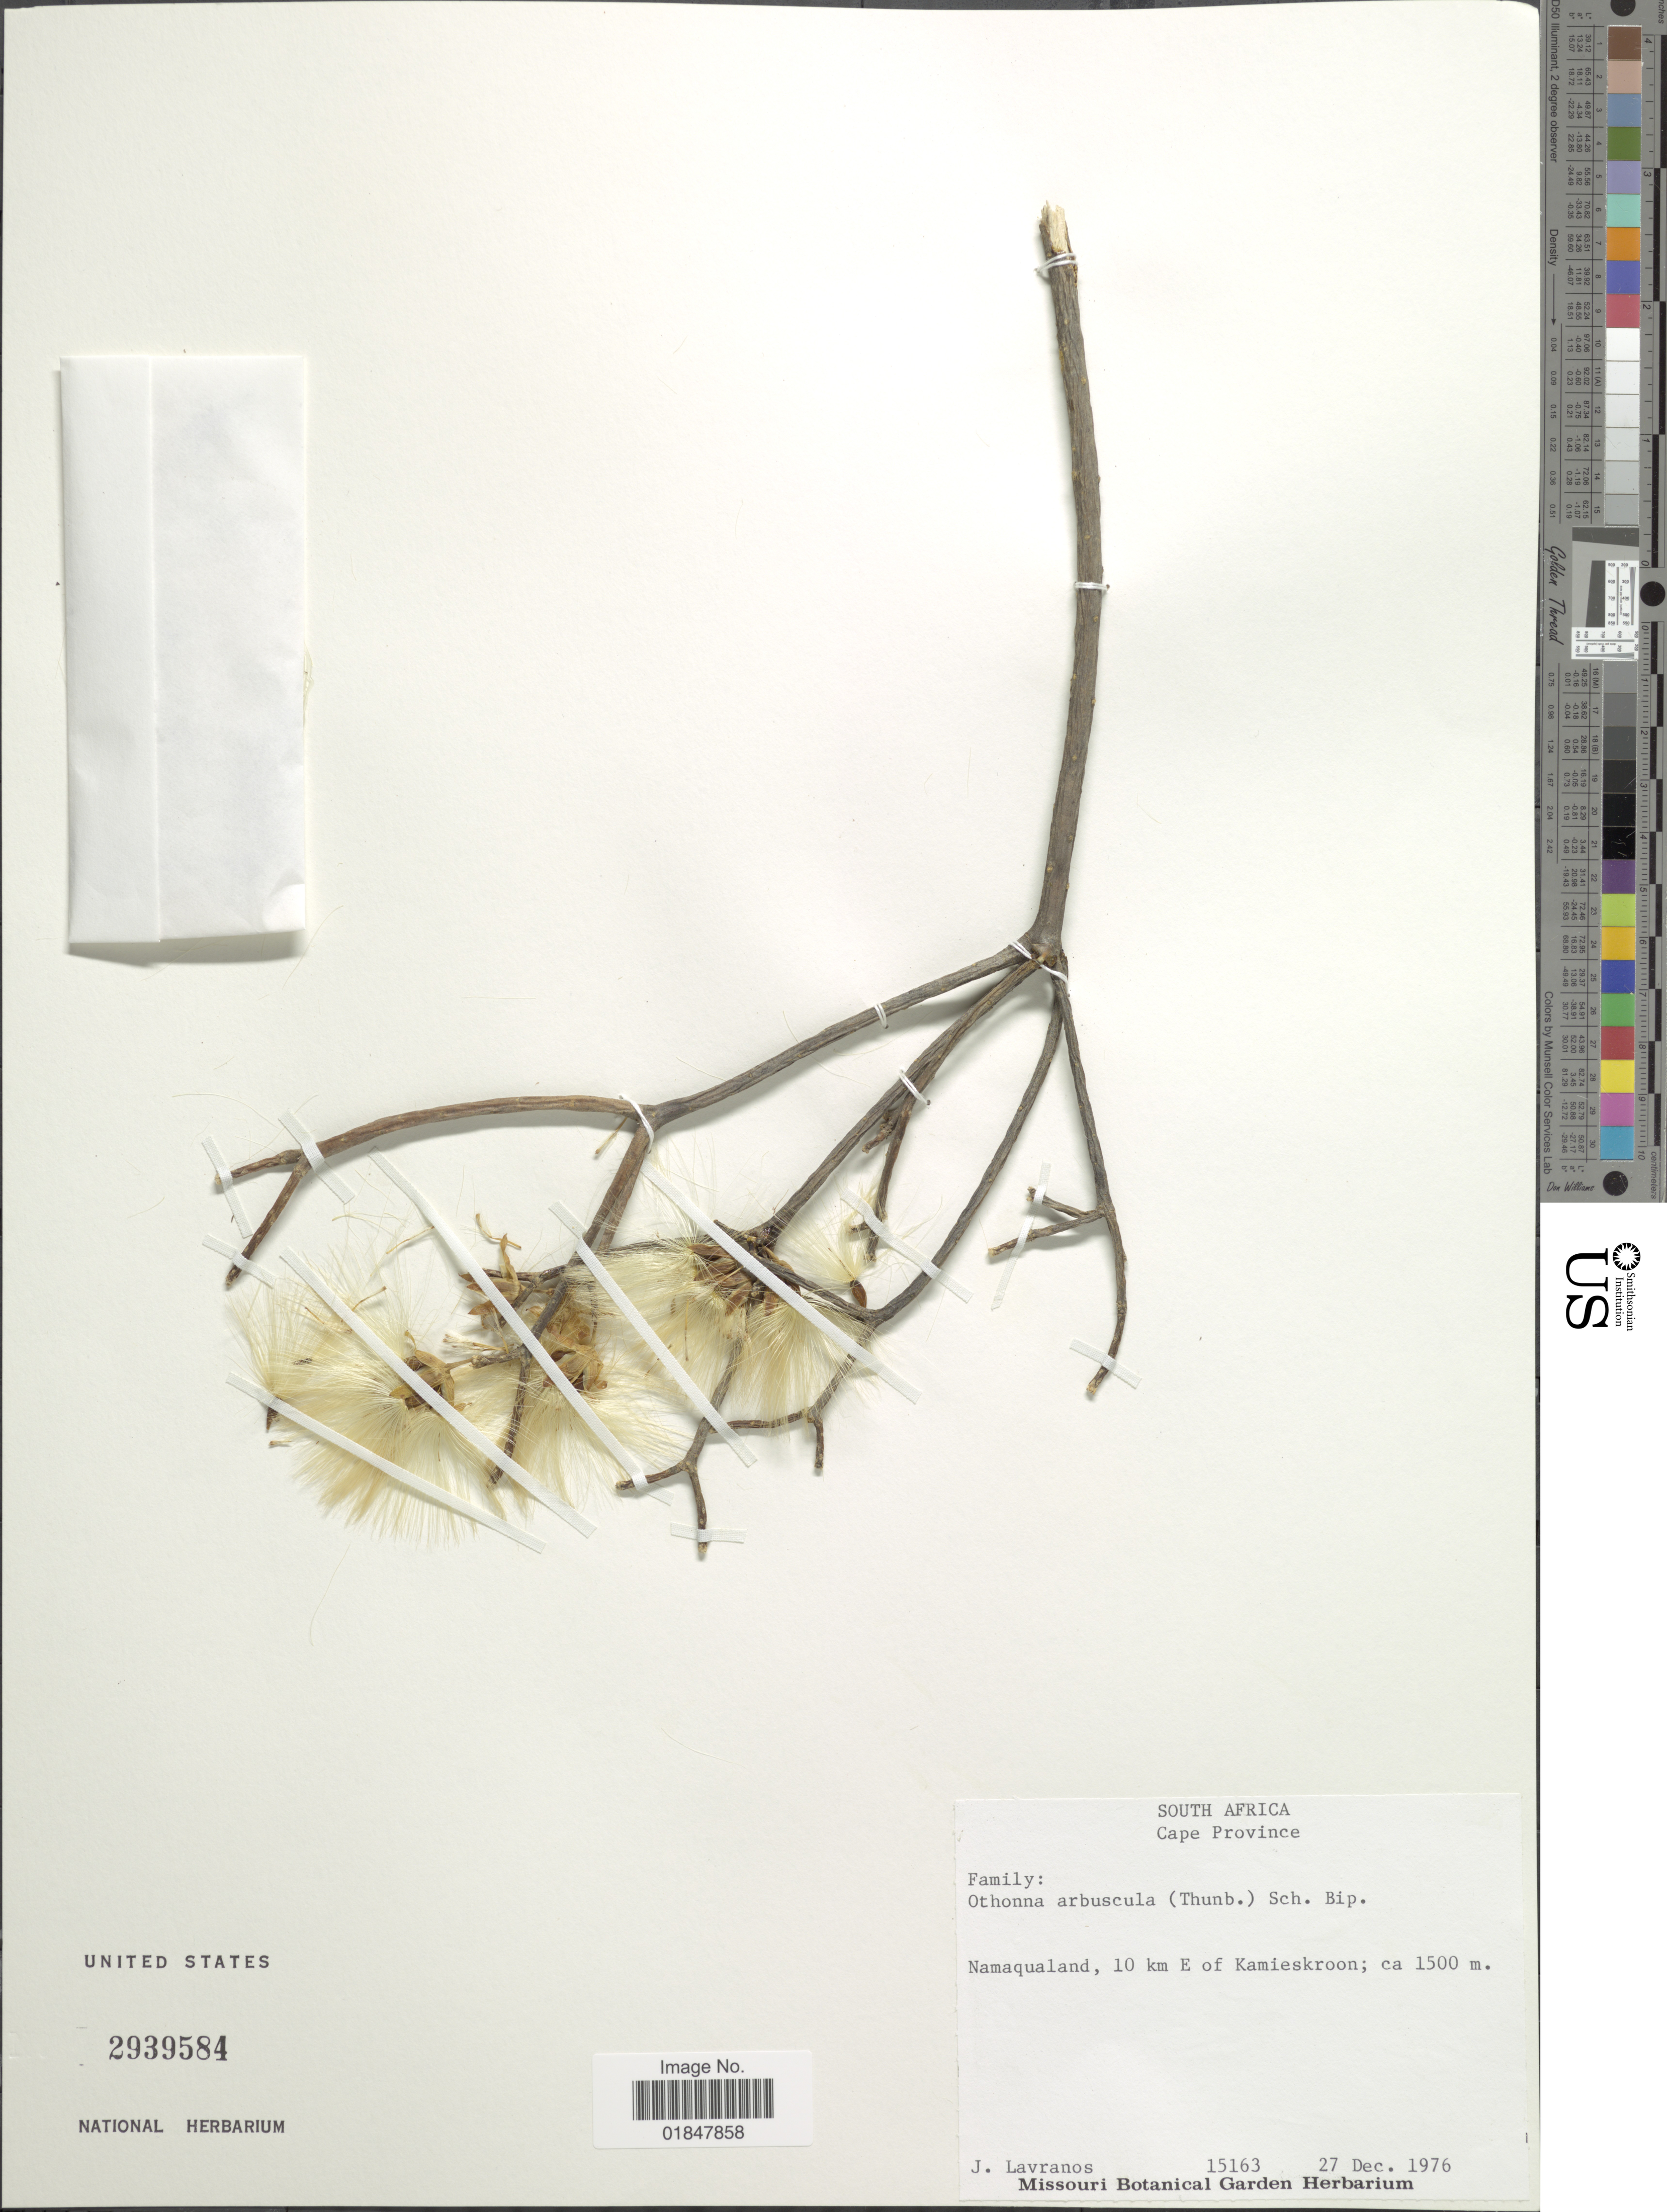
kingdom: Plantae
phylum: Tracheophyta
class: Magnoliopsida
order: Asterales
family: Asteraceae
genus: Othonna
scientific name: Othonna arbuscula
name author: (Thunb.) Sch. Bip.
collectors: J. Lavranos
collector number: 15163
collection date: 1976-12-27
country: South Africa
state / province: Northern Cape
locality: Namaqualand, 10 km E of Kamieskroon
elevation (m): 1500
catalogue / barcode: US 2939584